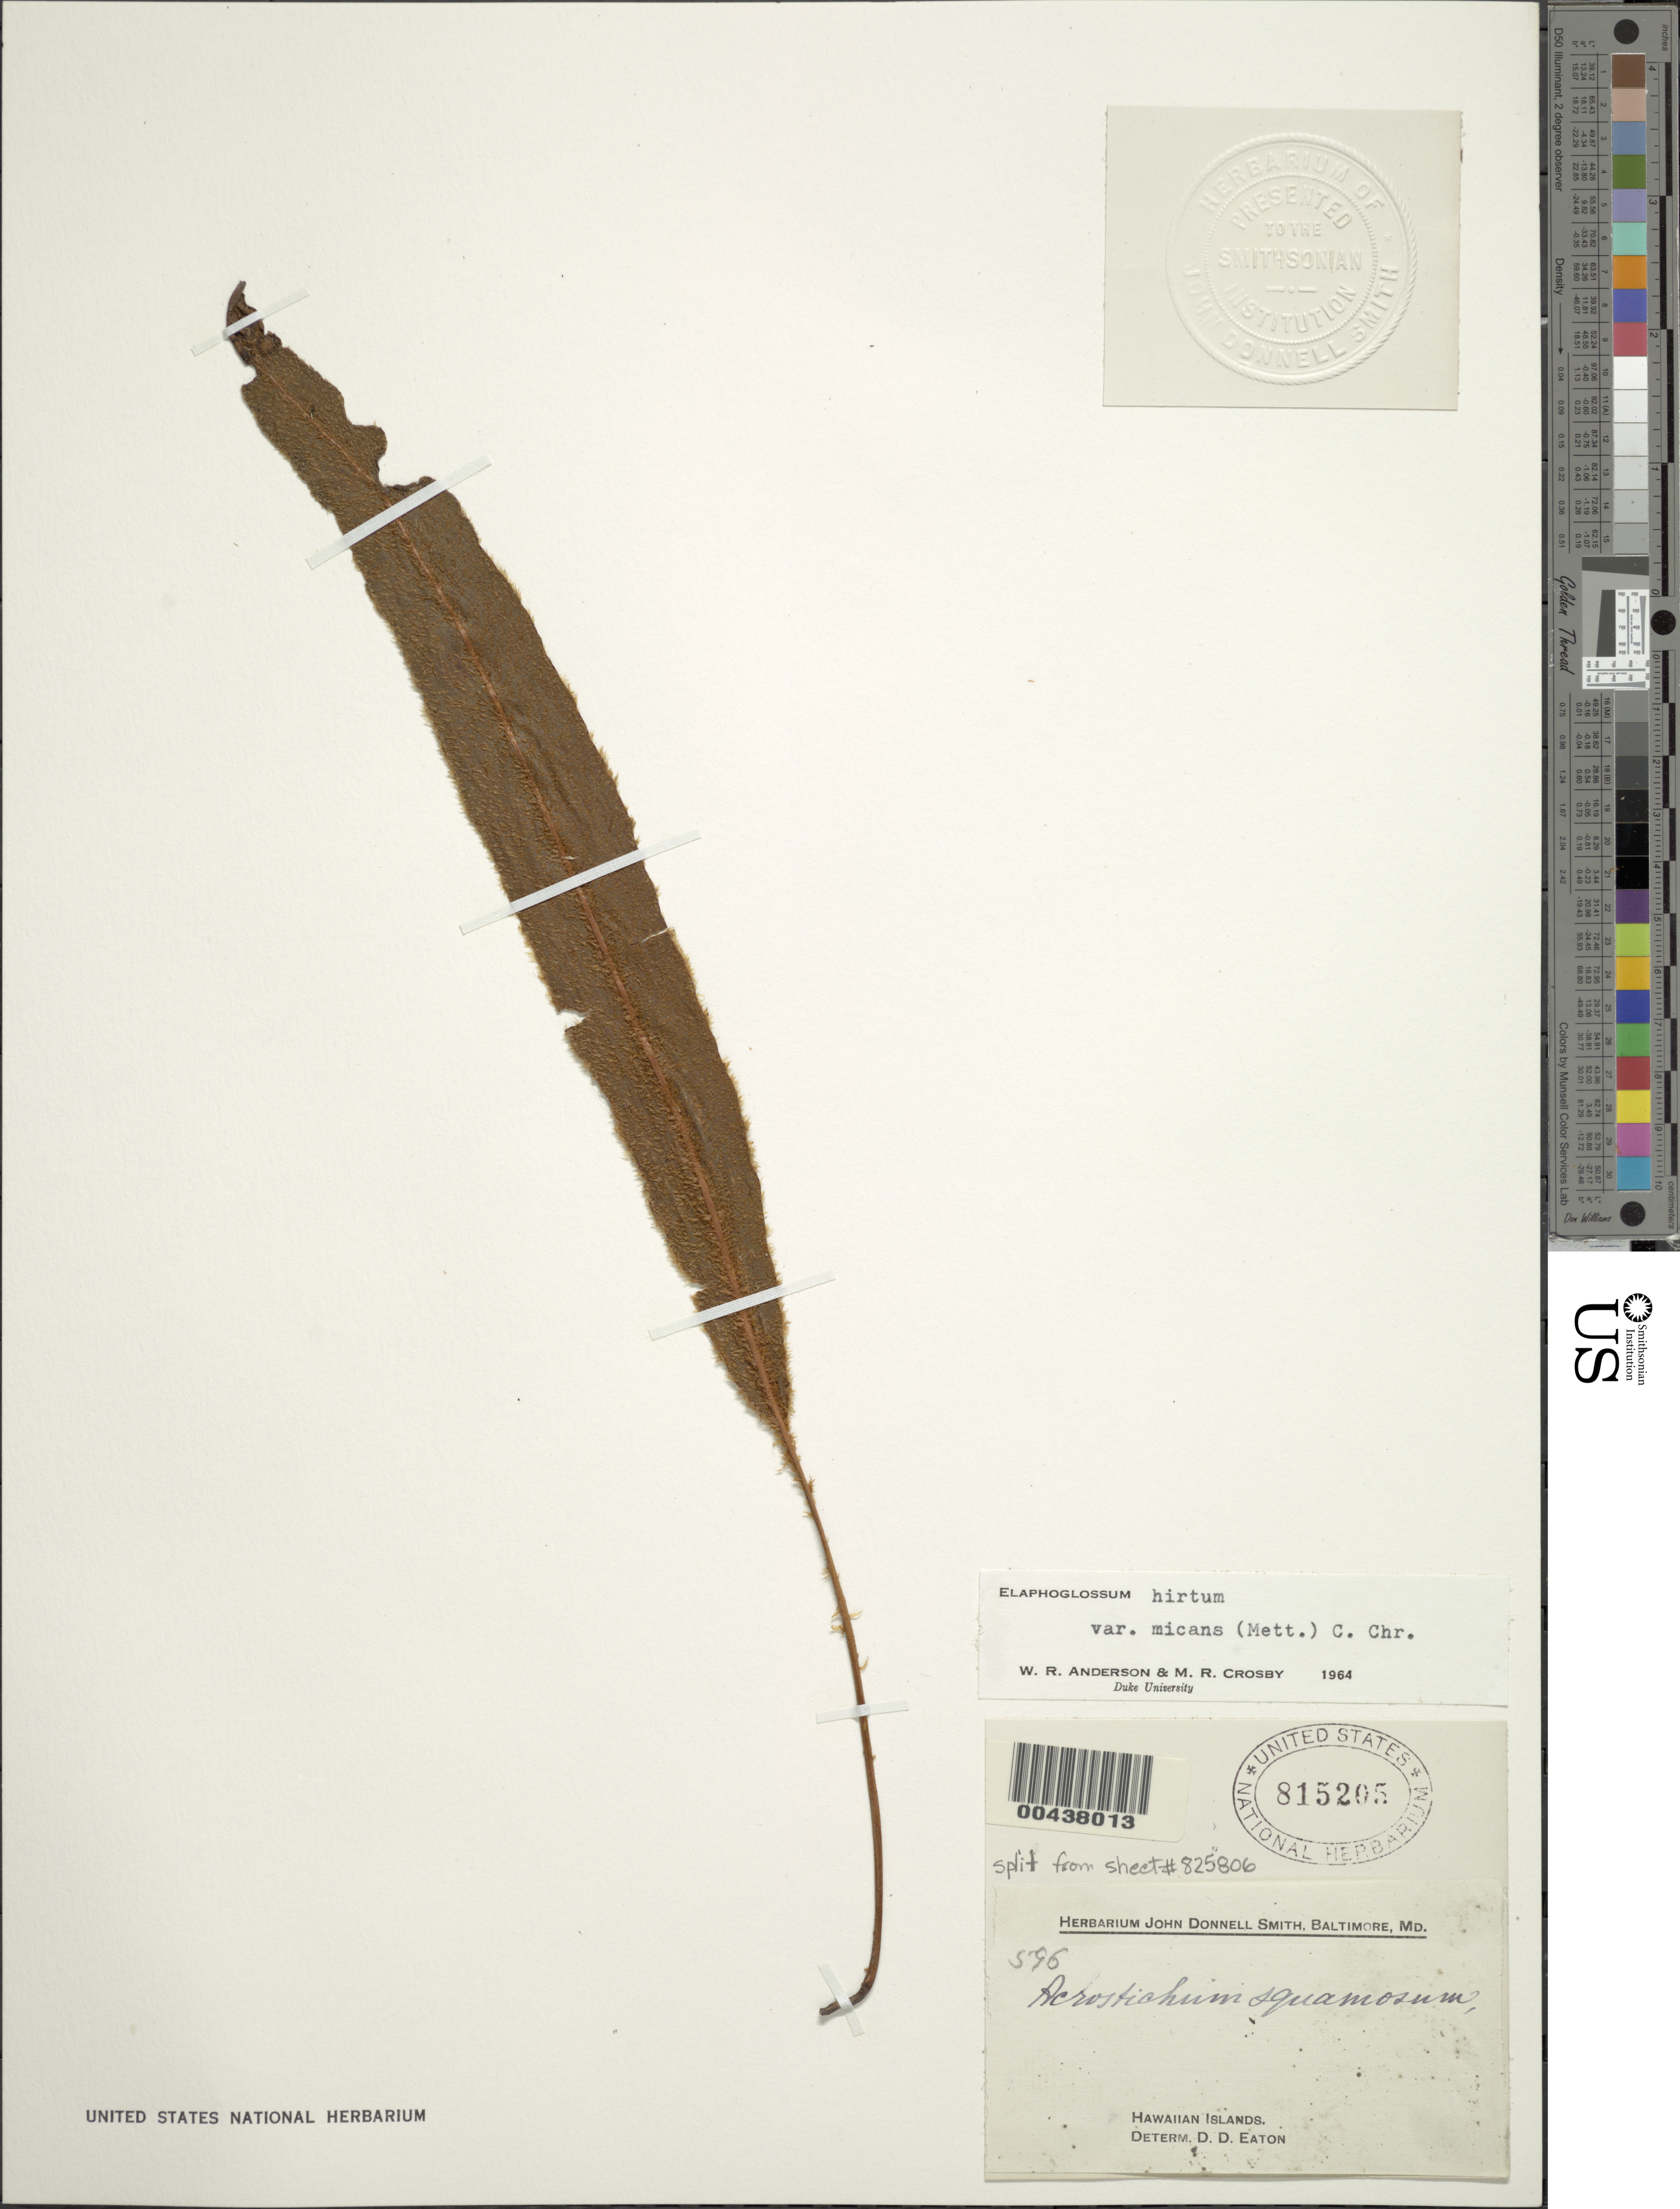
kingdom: Plantae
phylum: Tracheophyta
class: Polypodiopsida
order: Polypodiales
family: Dryopteridaceae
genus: Elaphoglossum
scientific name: Elaphoglossum hirtum var. micans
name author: C. Chr.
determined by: Anderson, W. R.; Crosby, M.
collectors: J. Donnell Smith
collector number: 596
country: United States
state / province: Hawaii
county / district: Hawaii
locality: Hawaiian Islands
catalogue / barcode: US 815205